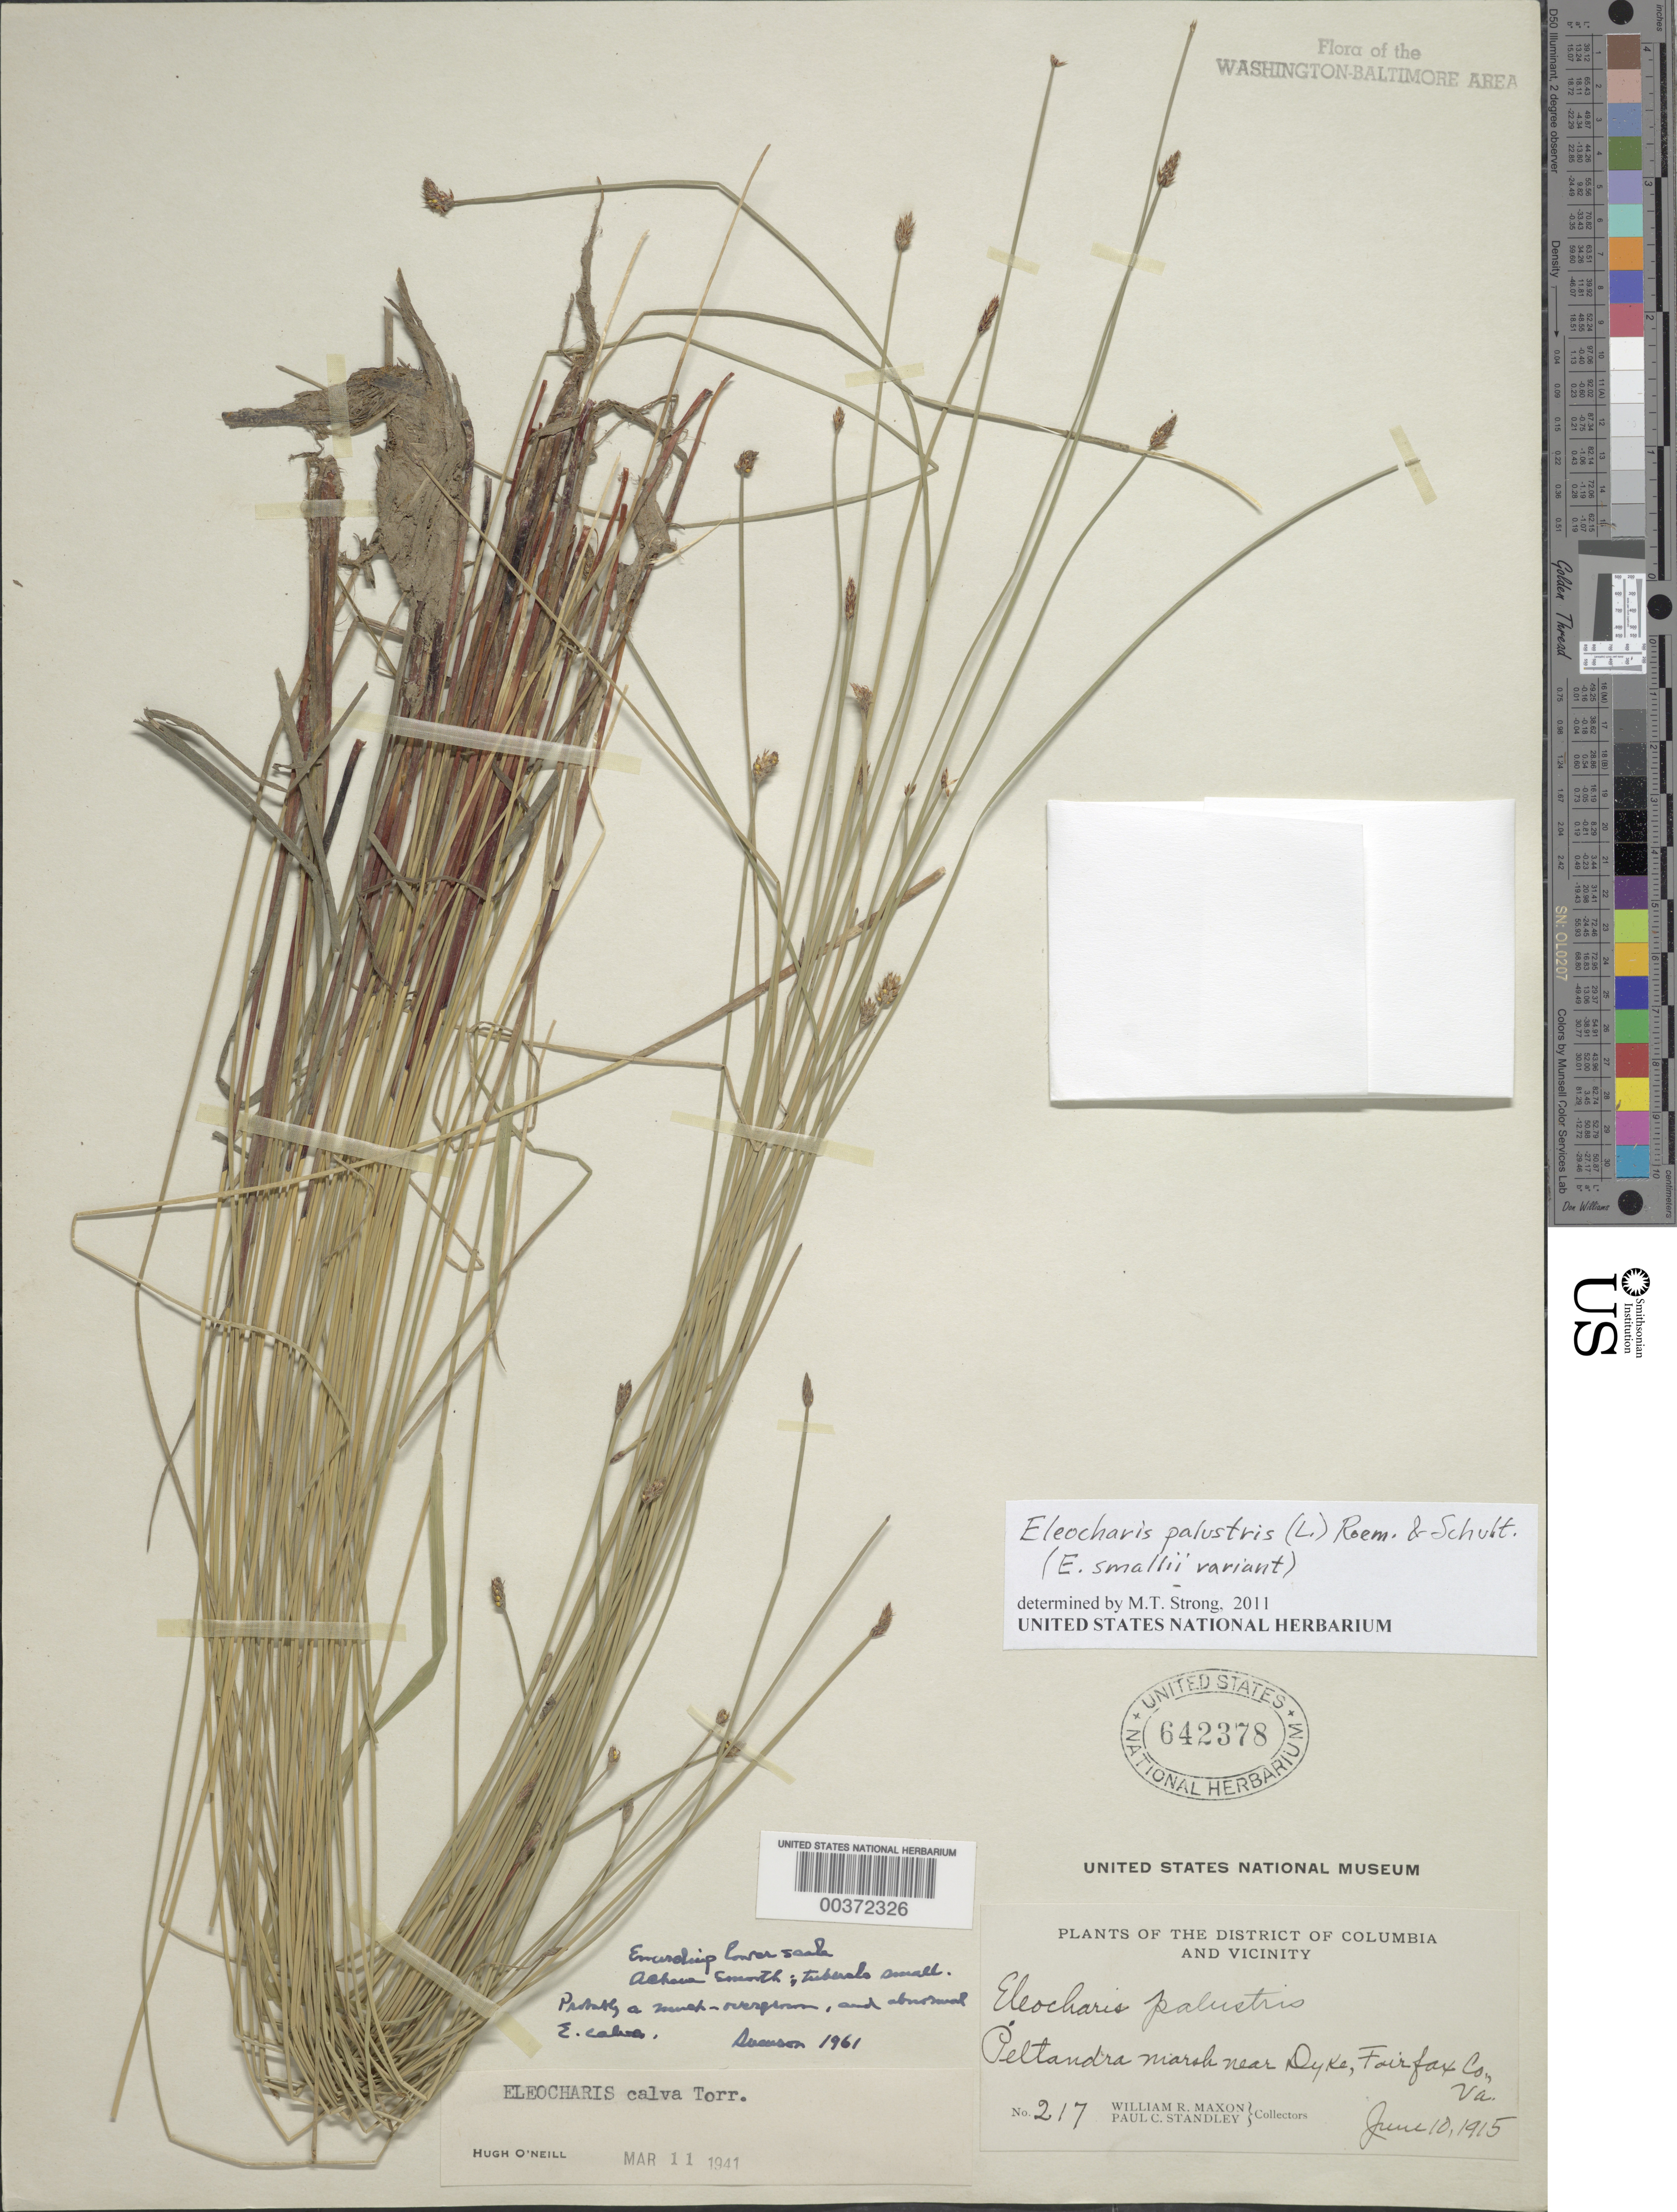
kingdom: Plantae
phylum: Tracheophyta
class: Liliopsida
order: Poales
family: Cyperaceae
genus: Eleocharis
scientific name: Eleocharis palustris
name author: (L.) Roem. & Schult.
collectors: W. R. Maxon & P. C. Standley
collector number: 217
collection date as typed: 10 Jun 1915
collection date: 1915-06-10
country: United States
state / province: Virginia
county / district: Fairfax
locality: near Dyke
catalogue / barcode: US 642378